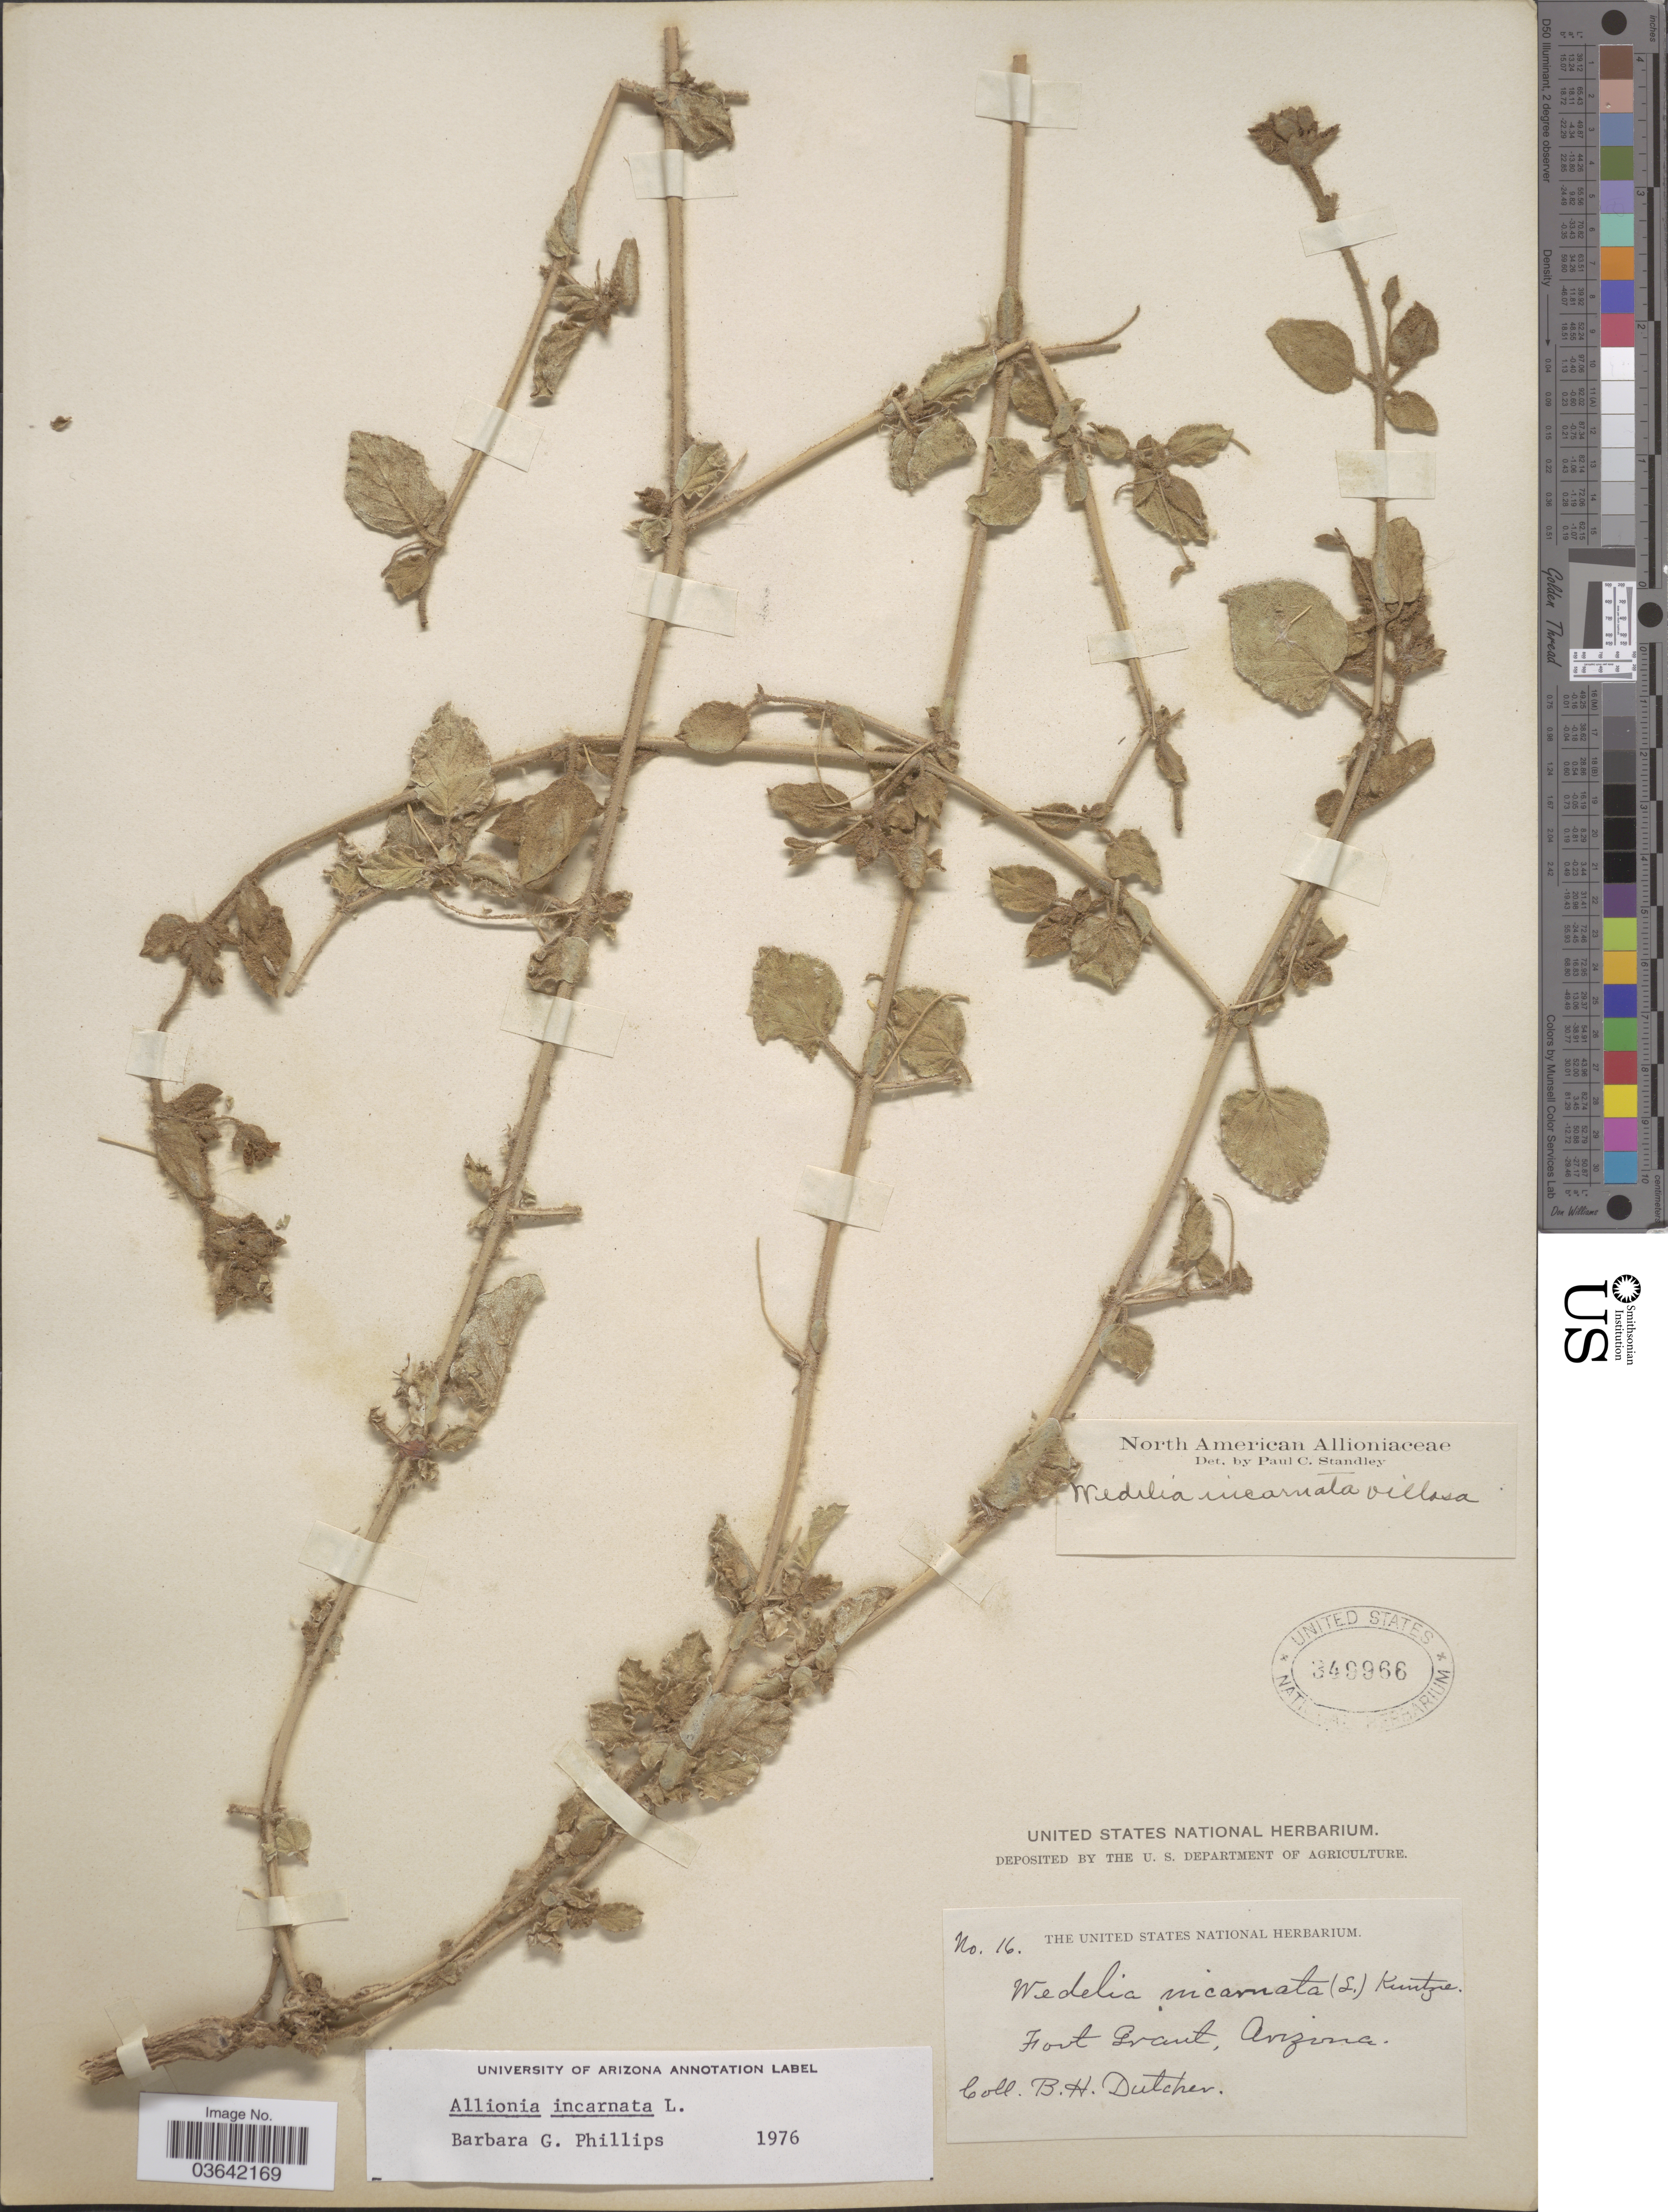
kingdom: Plantae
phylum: Tracheophyta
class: Magnoliopsida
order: Caryophyllales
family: Nyctaginaceae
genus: Allionia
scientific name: Allionia incarnata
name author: L.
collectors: B. H. Dutcher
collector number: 16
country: United States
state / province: Arizona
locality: Fort Grant.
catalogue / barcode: US 349966